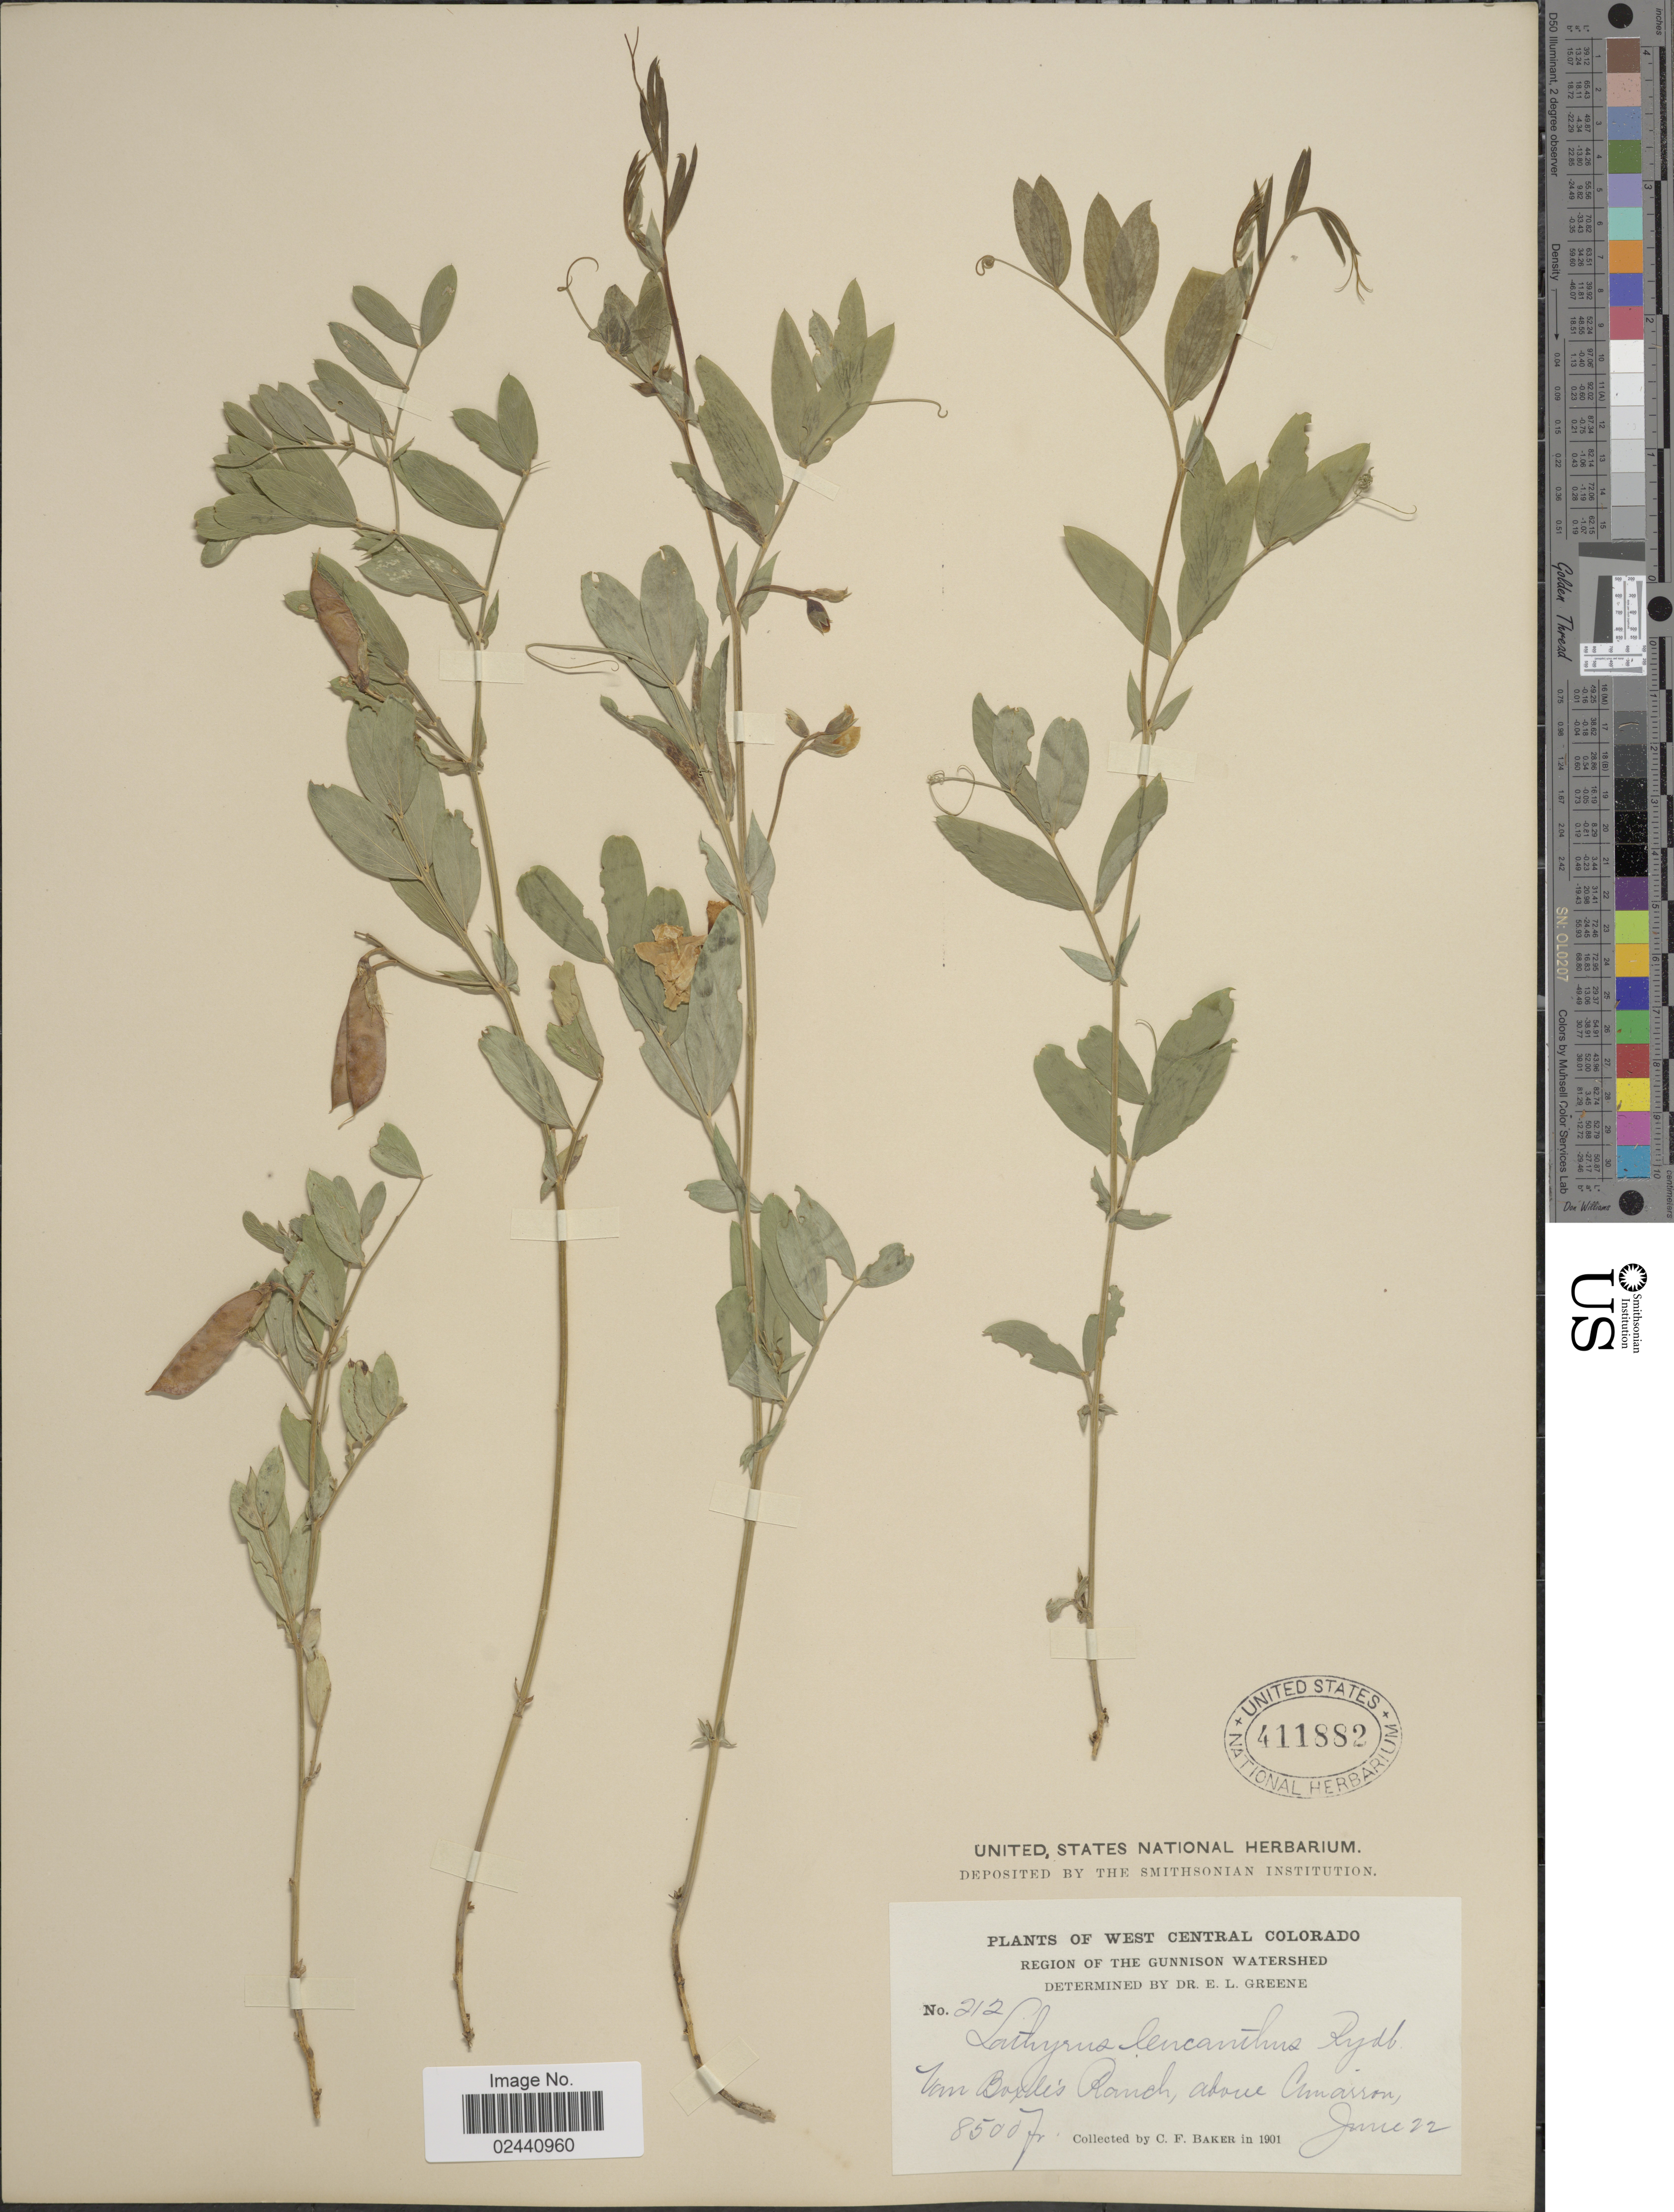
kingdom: Plantae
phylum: Tracheophyta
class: Magnoliopsida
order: Fabales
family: Fabaceae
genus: Lathyrus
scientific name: Lathyrus leucanthus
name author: Rydb.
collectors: C. F. Baker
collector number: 212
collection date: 1901-06-22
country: United States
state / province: Colorado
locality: West Central Colorado, Region of the Gunnison Watershed. Van Boxle's Ranch, above Cimarron.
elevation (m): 2591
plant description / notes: Corrected "Van Boxles Ranch, above Amarron" to "Van Boxle's Ranch, above Cimarron"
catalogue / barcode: US 411882